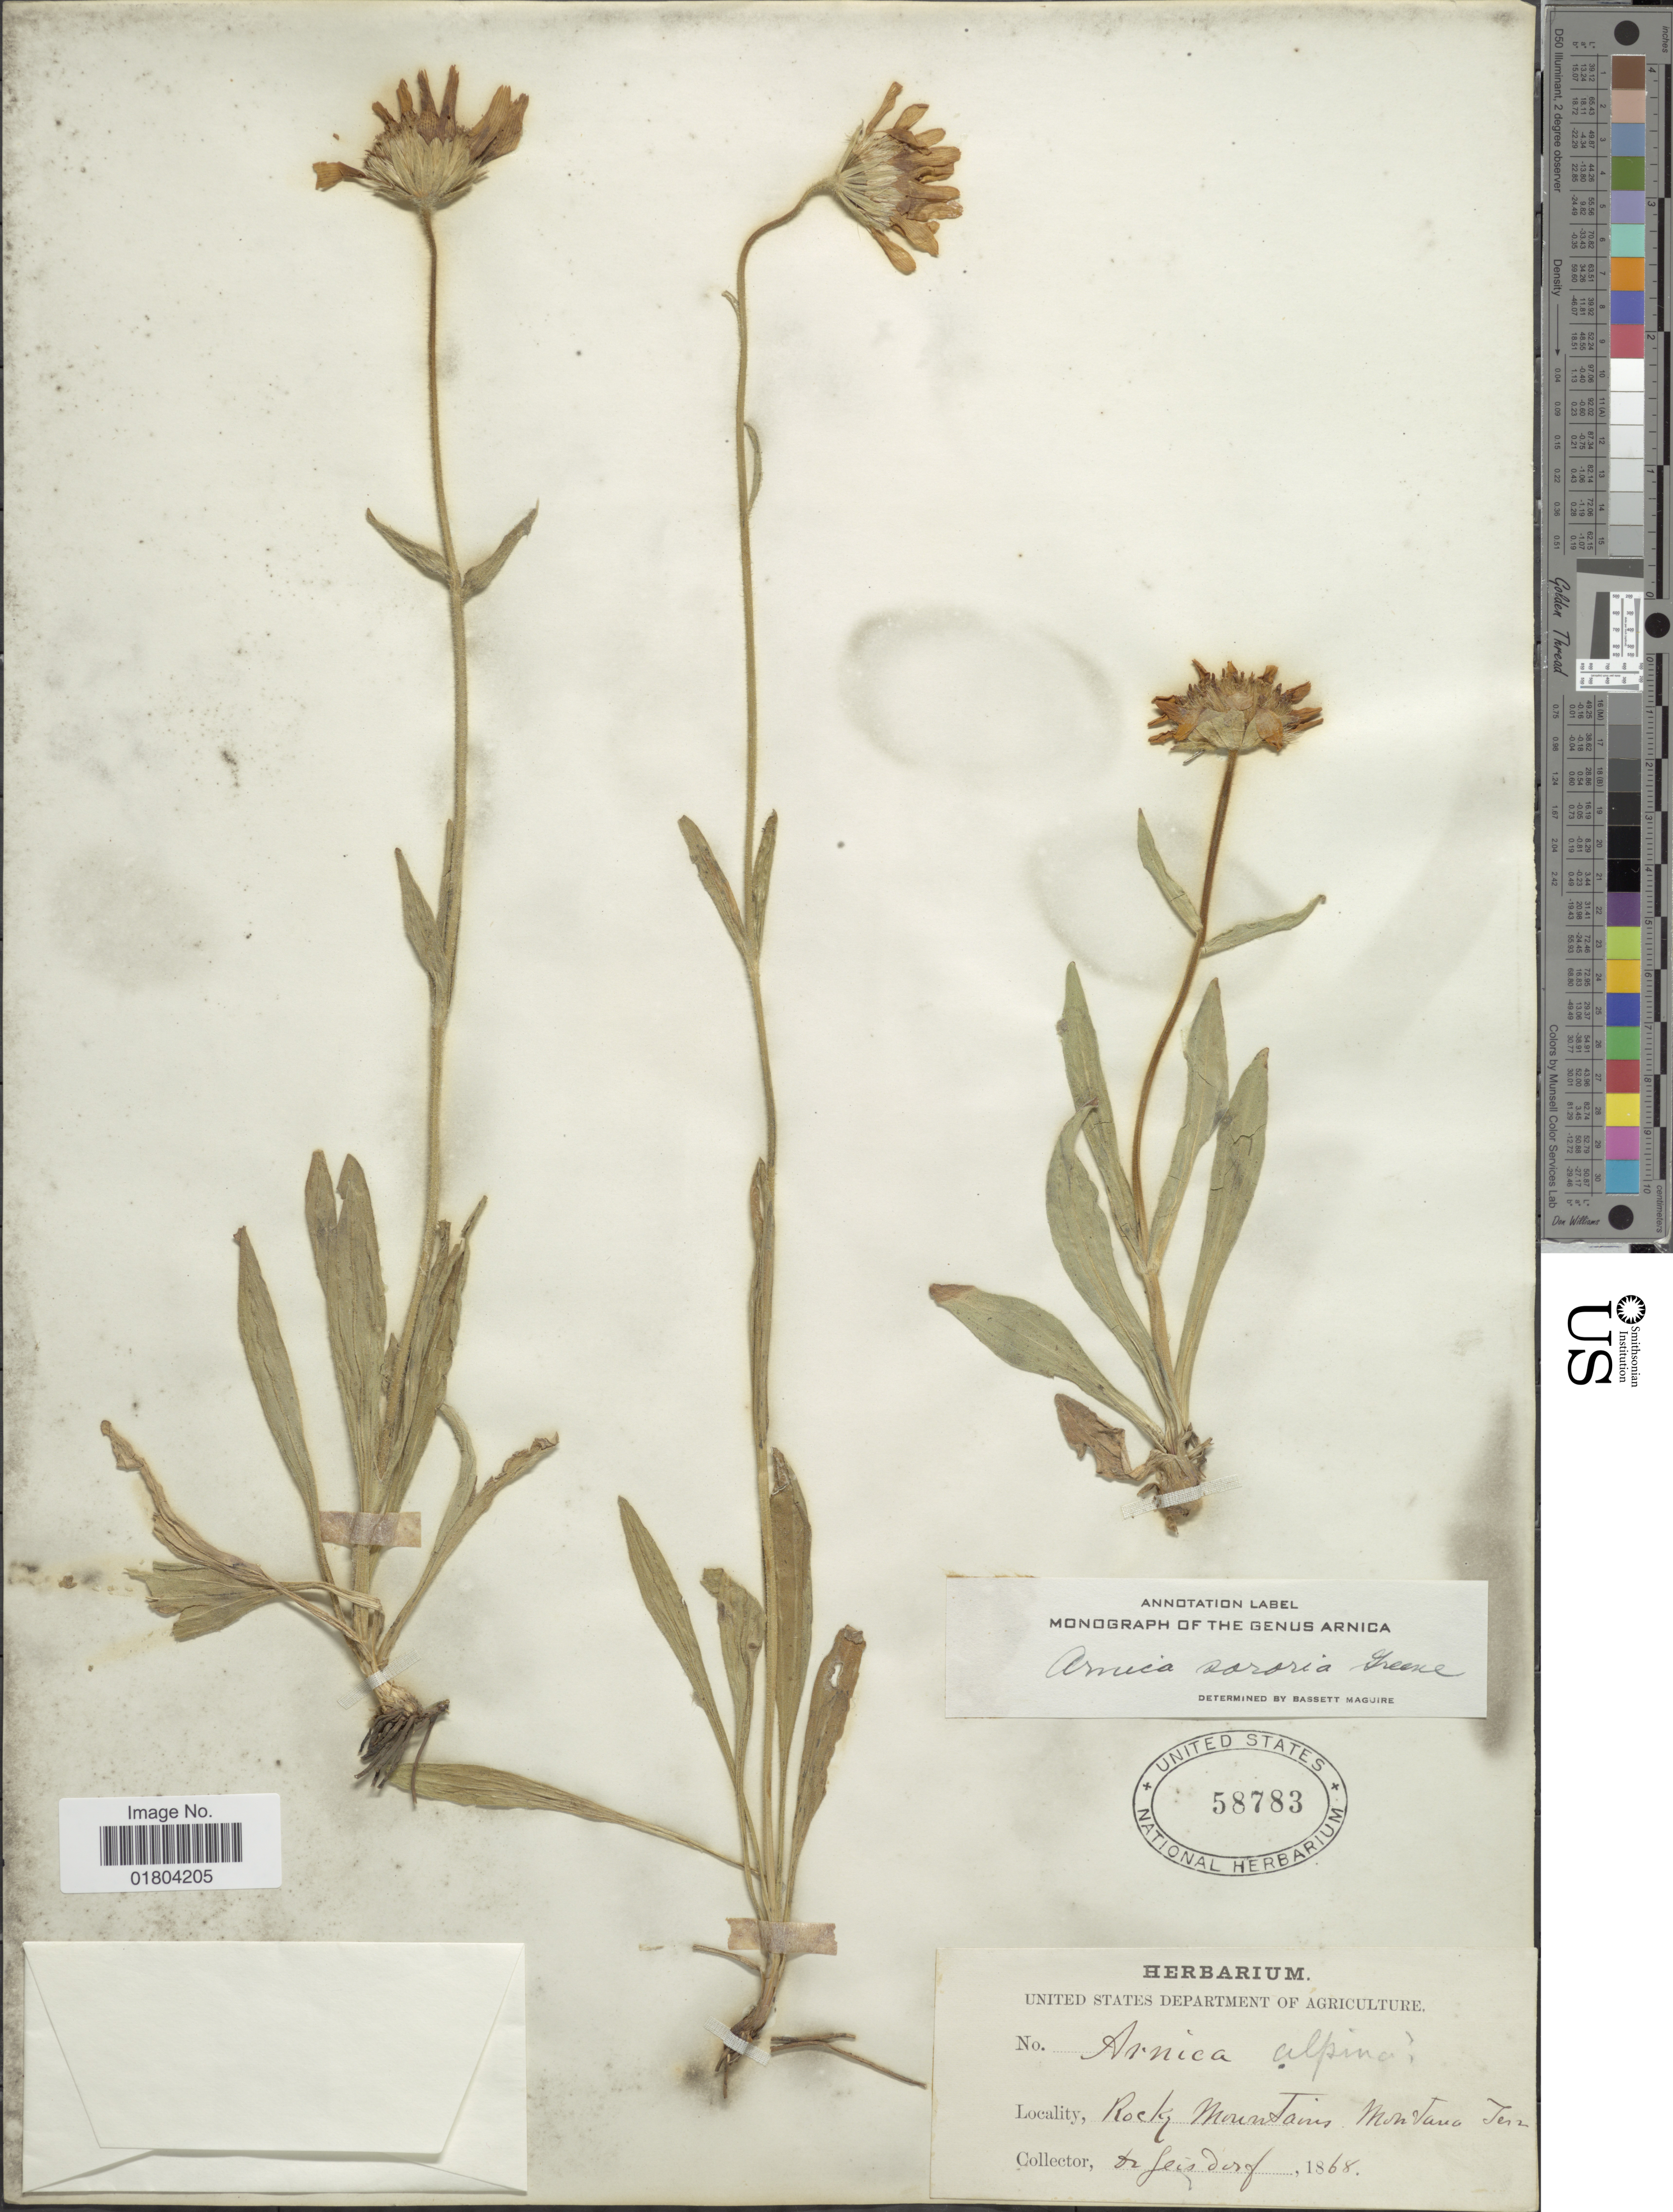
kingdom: Plantae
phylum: Tracheophyta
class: Magnoliopsida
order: Asterales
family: Asteraceae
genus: Arnica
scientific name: Arnica sororia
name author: Greene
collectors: Geisdorf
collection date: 1868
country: United States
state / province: Montana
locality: Rocky Mountains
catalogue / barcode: US 58783